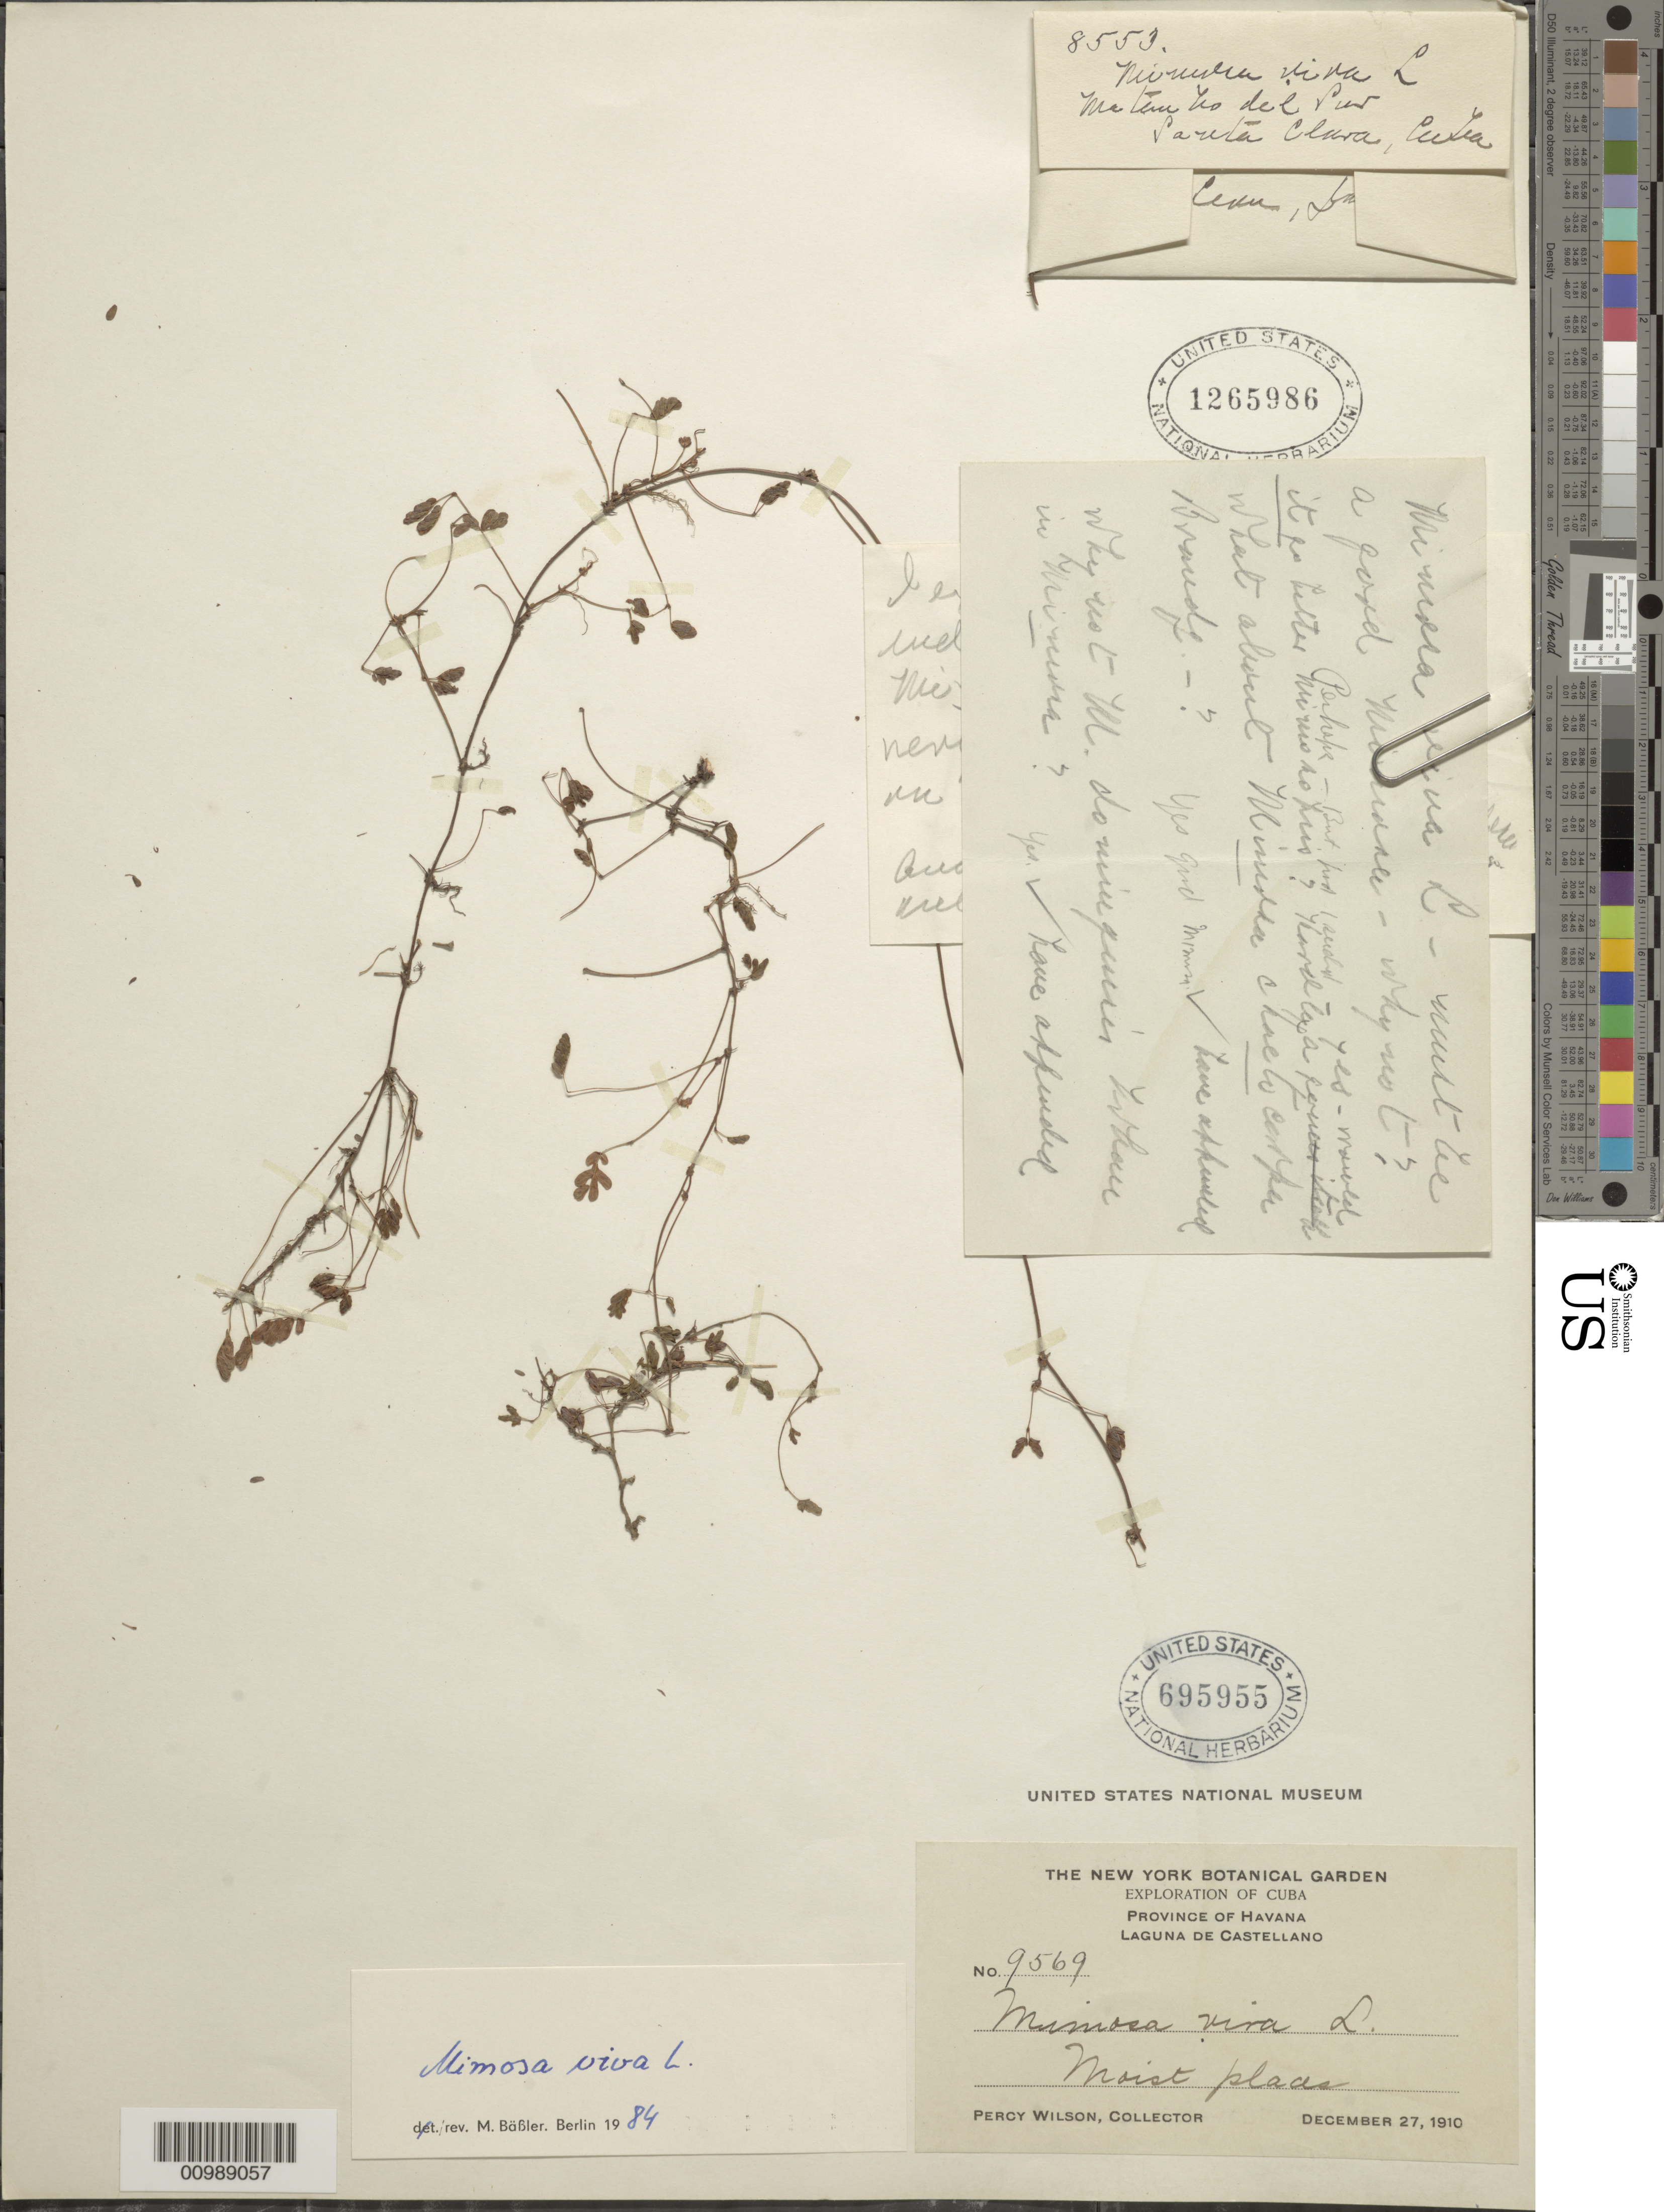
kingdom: Plantae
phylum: Tracheophyta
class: Magnoliopsida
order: Fabales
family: Fabaceae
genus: Mimosa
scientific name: Mimosa viva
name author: L.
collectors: P. Wilson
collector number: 9569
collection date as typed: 27 Dec 1910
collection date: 1910-12-27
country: Cuba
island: Cuba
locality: Havana; Laguna de Castellano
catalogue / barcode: US 695955